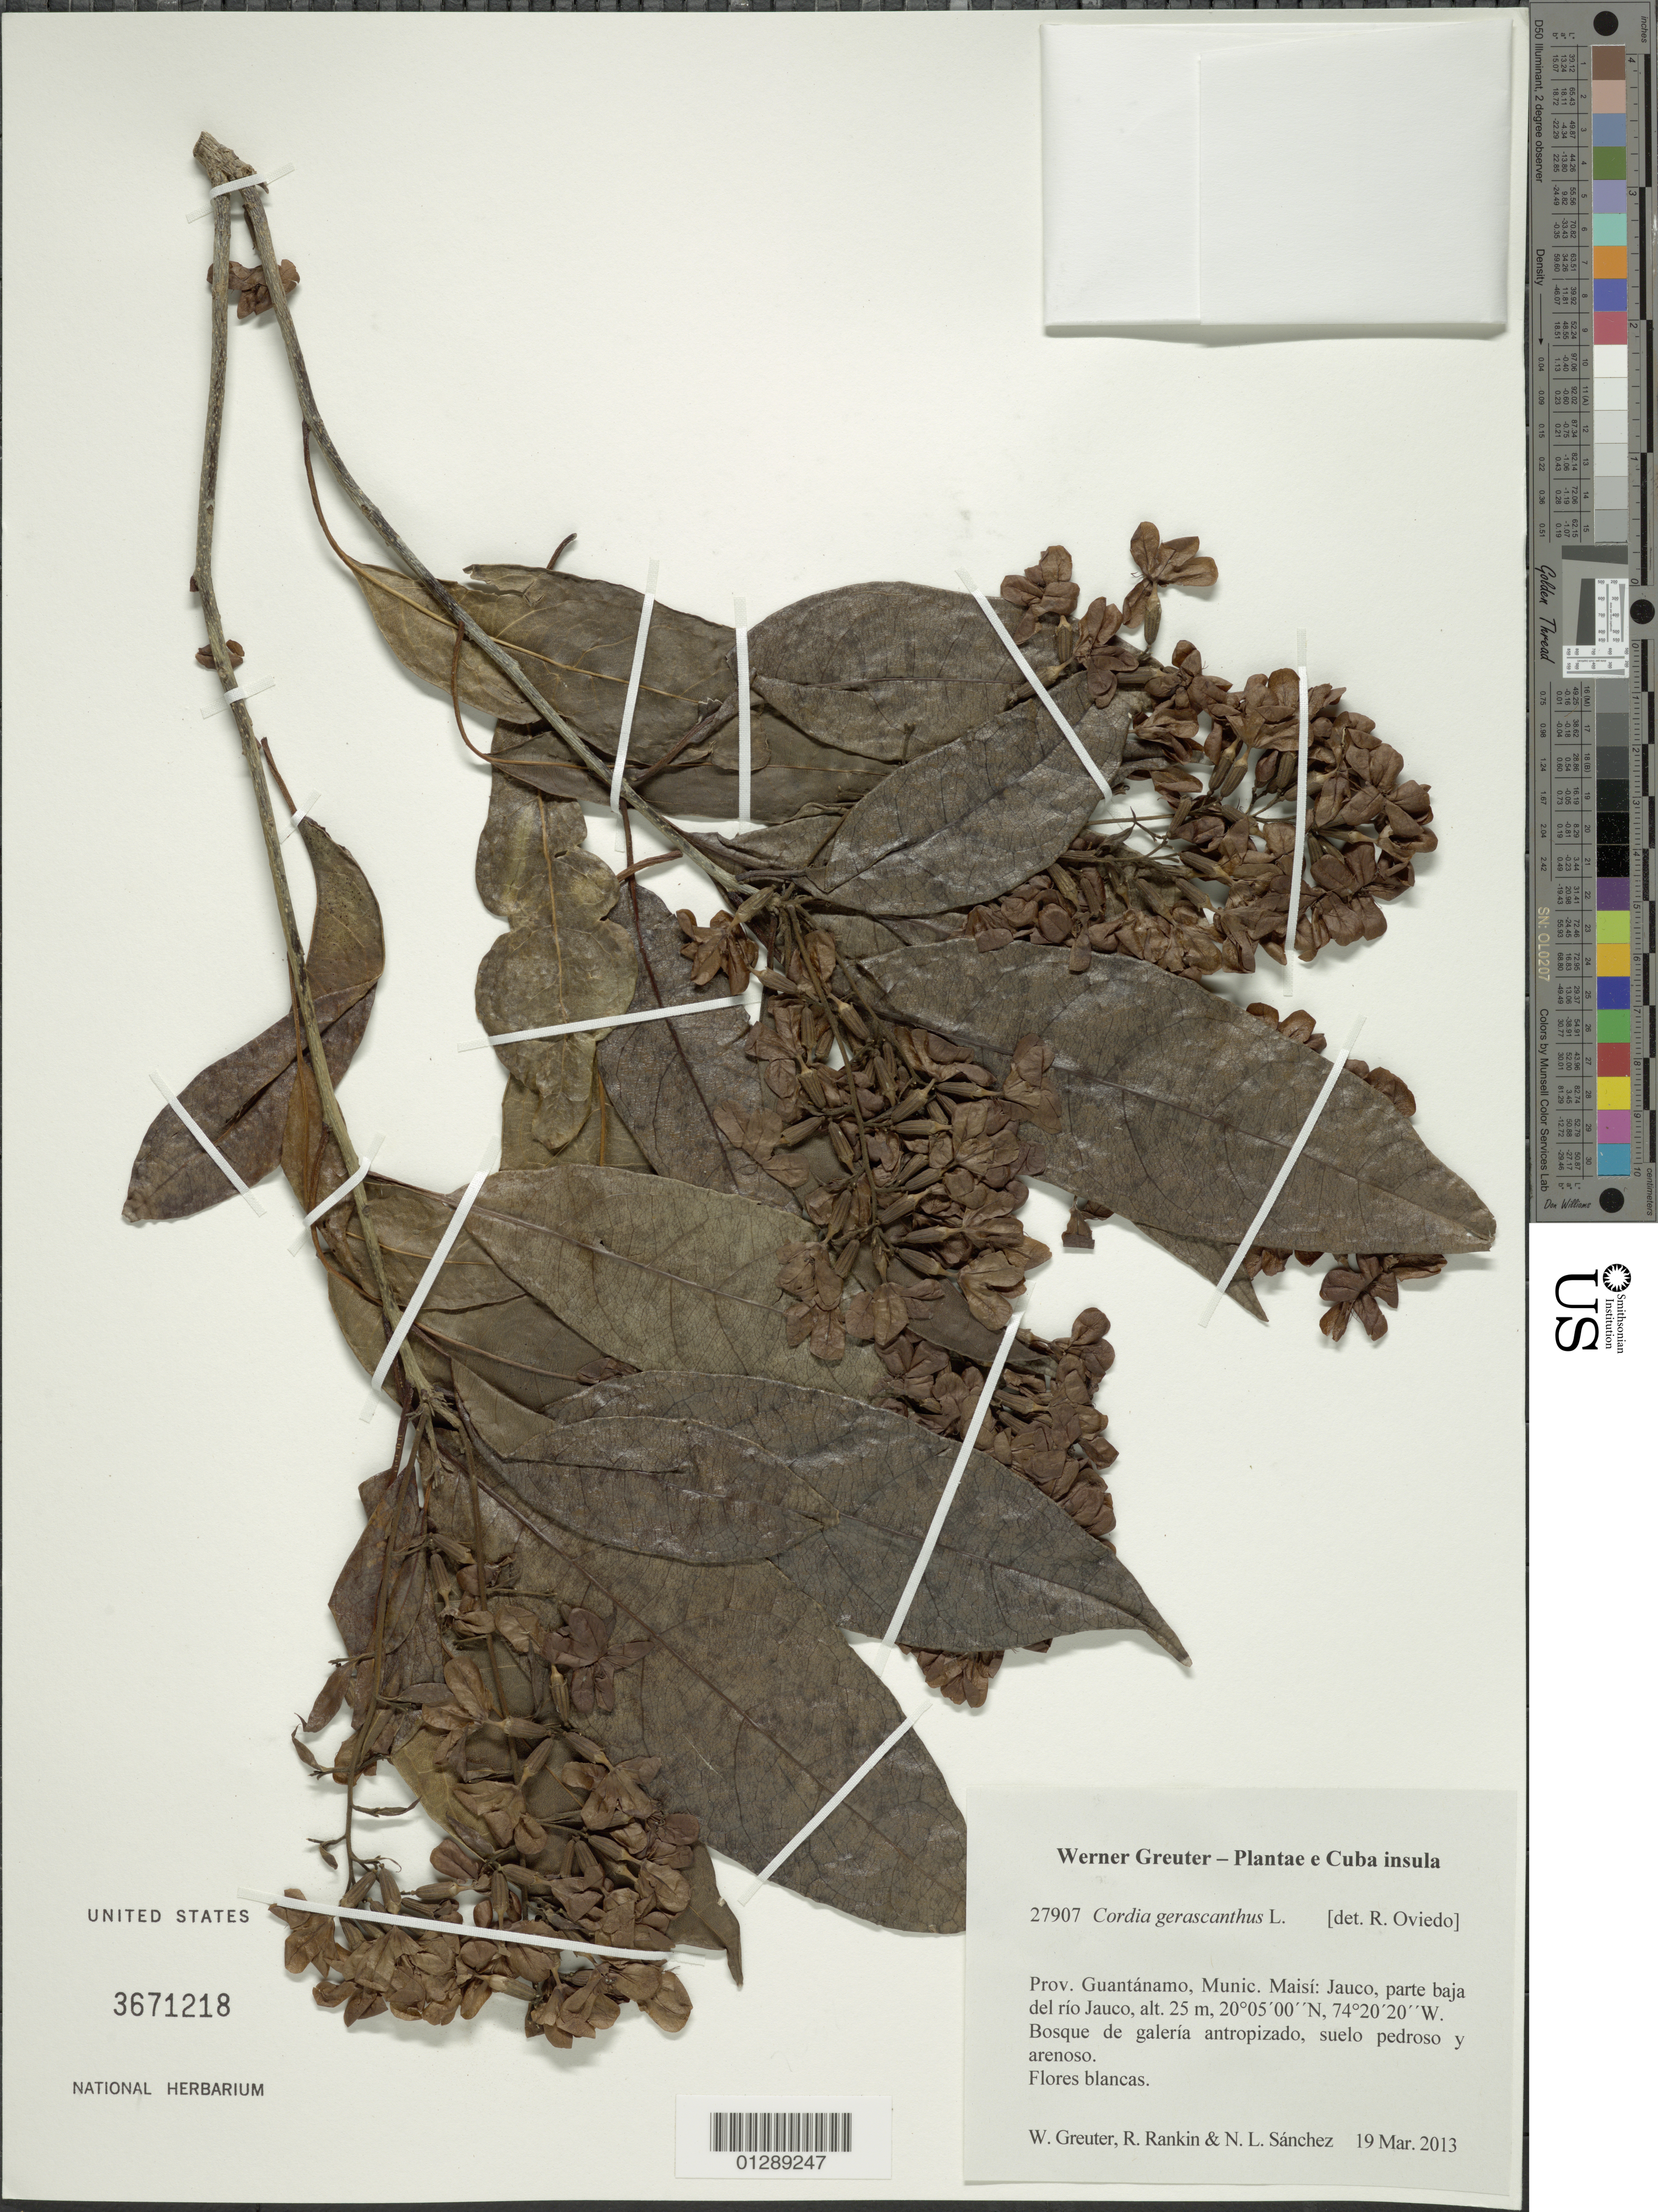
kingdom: Plantae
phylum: Tracheophyta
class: Magnoliopsida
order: Boraginales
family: Cordiaceae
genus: Cordia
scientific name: Cordia gerascanthus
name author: L.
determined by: Oviedo, R.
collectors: W. R. Greuter, R. Rankin Rodriguez & N. Sanchez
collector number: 27907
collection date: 2013-03-19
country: Cuba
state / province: Guantanamo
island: Cuba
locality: Munic. Maisí: Jauco, parte baja del río Jauco.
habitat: Bosque de galería antropizado, suelo pedroso y arenoso.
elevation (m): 25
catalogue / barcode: US 3671218